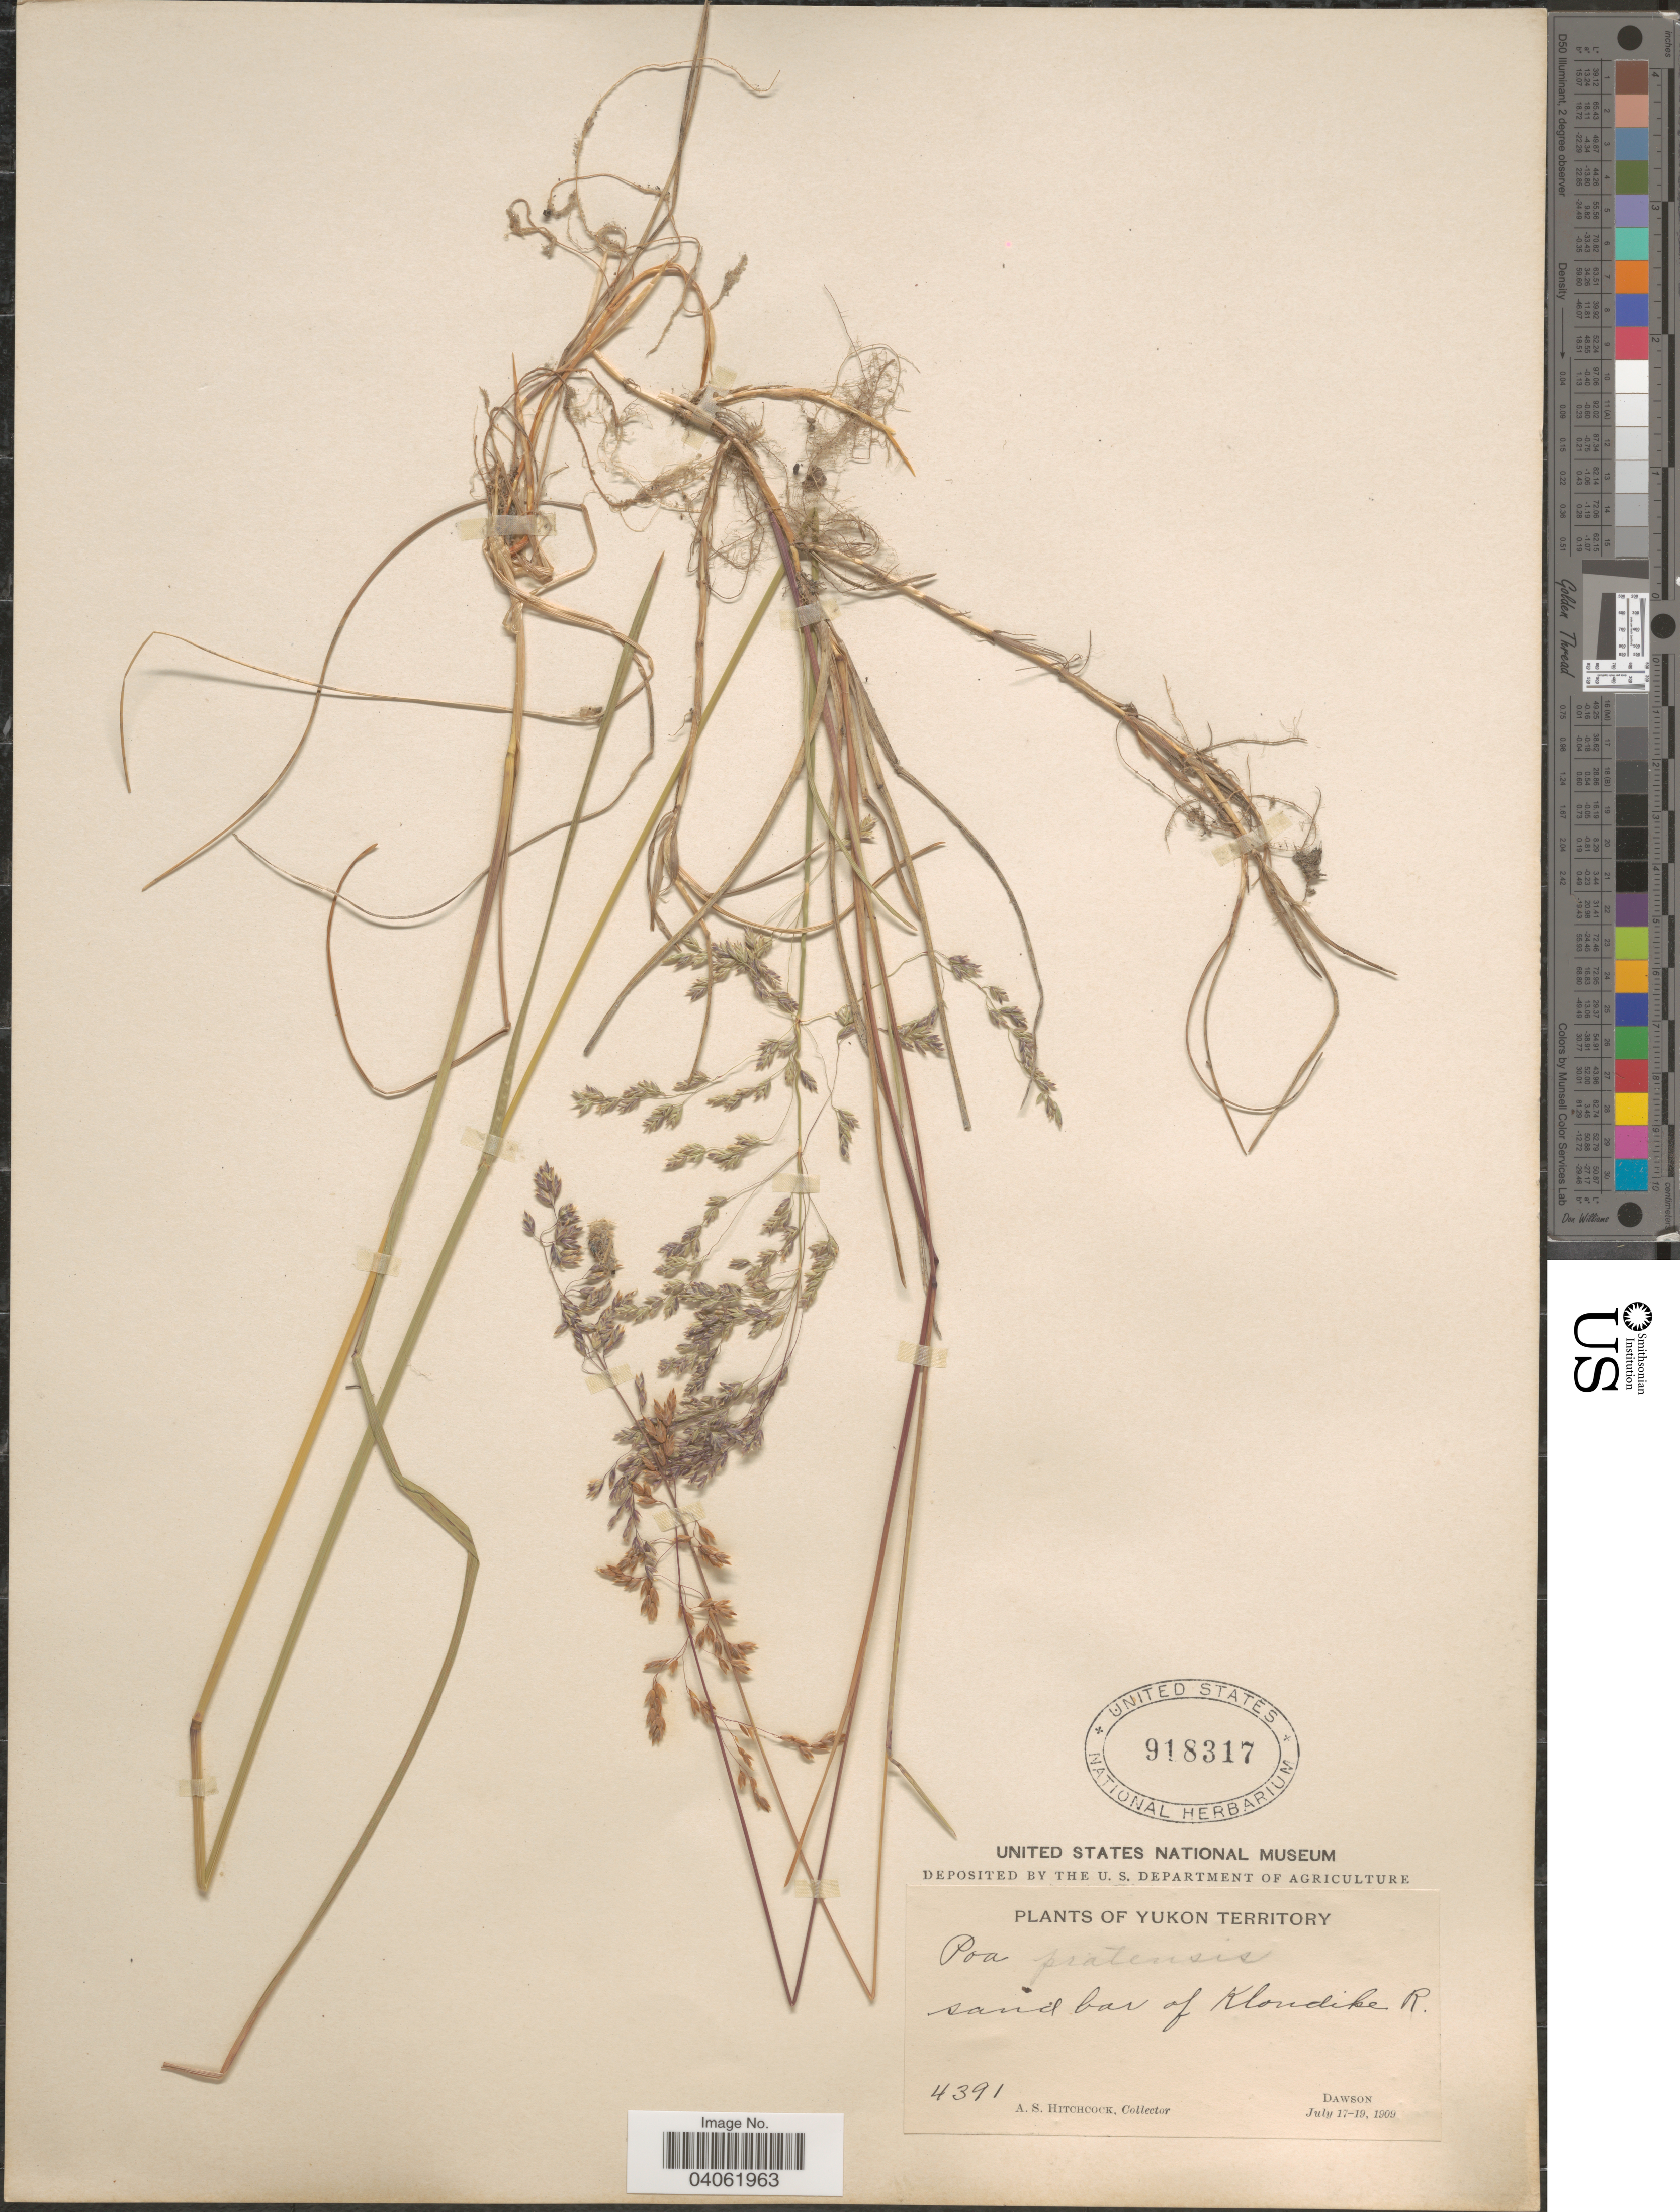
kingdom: Plantae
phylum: Tracheophyta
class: Liliopsida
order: Poales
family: Poaceae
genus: Poa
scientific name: Poa pratensis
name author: L.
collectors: A. S. Hitchcock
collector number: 4391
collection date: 1909-07-17/1909-07-19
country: Canada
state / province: Yukon Territory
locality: Klondike R. Dawson.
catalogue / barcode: US 918317